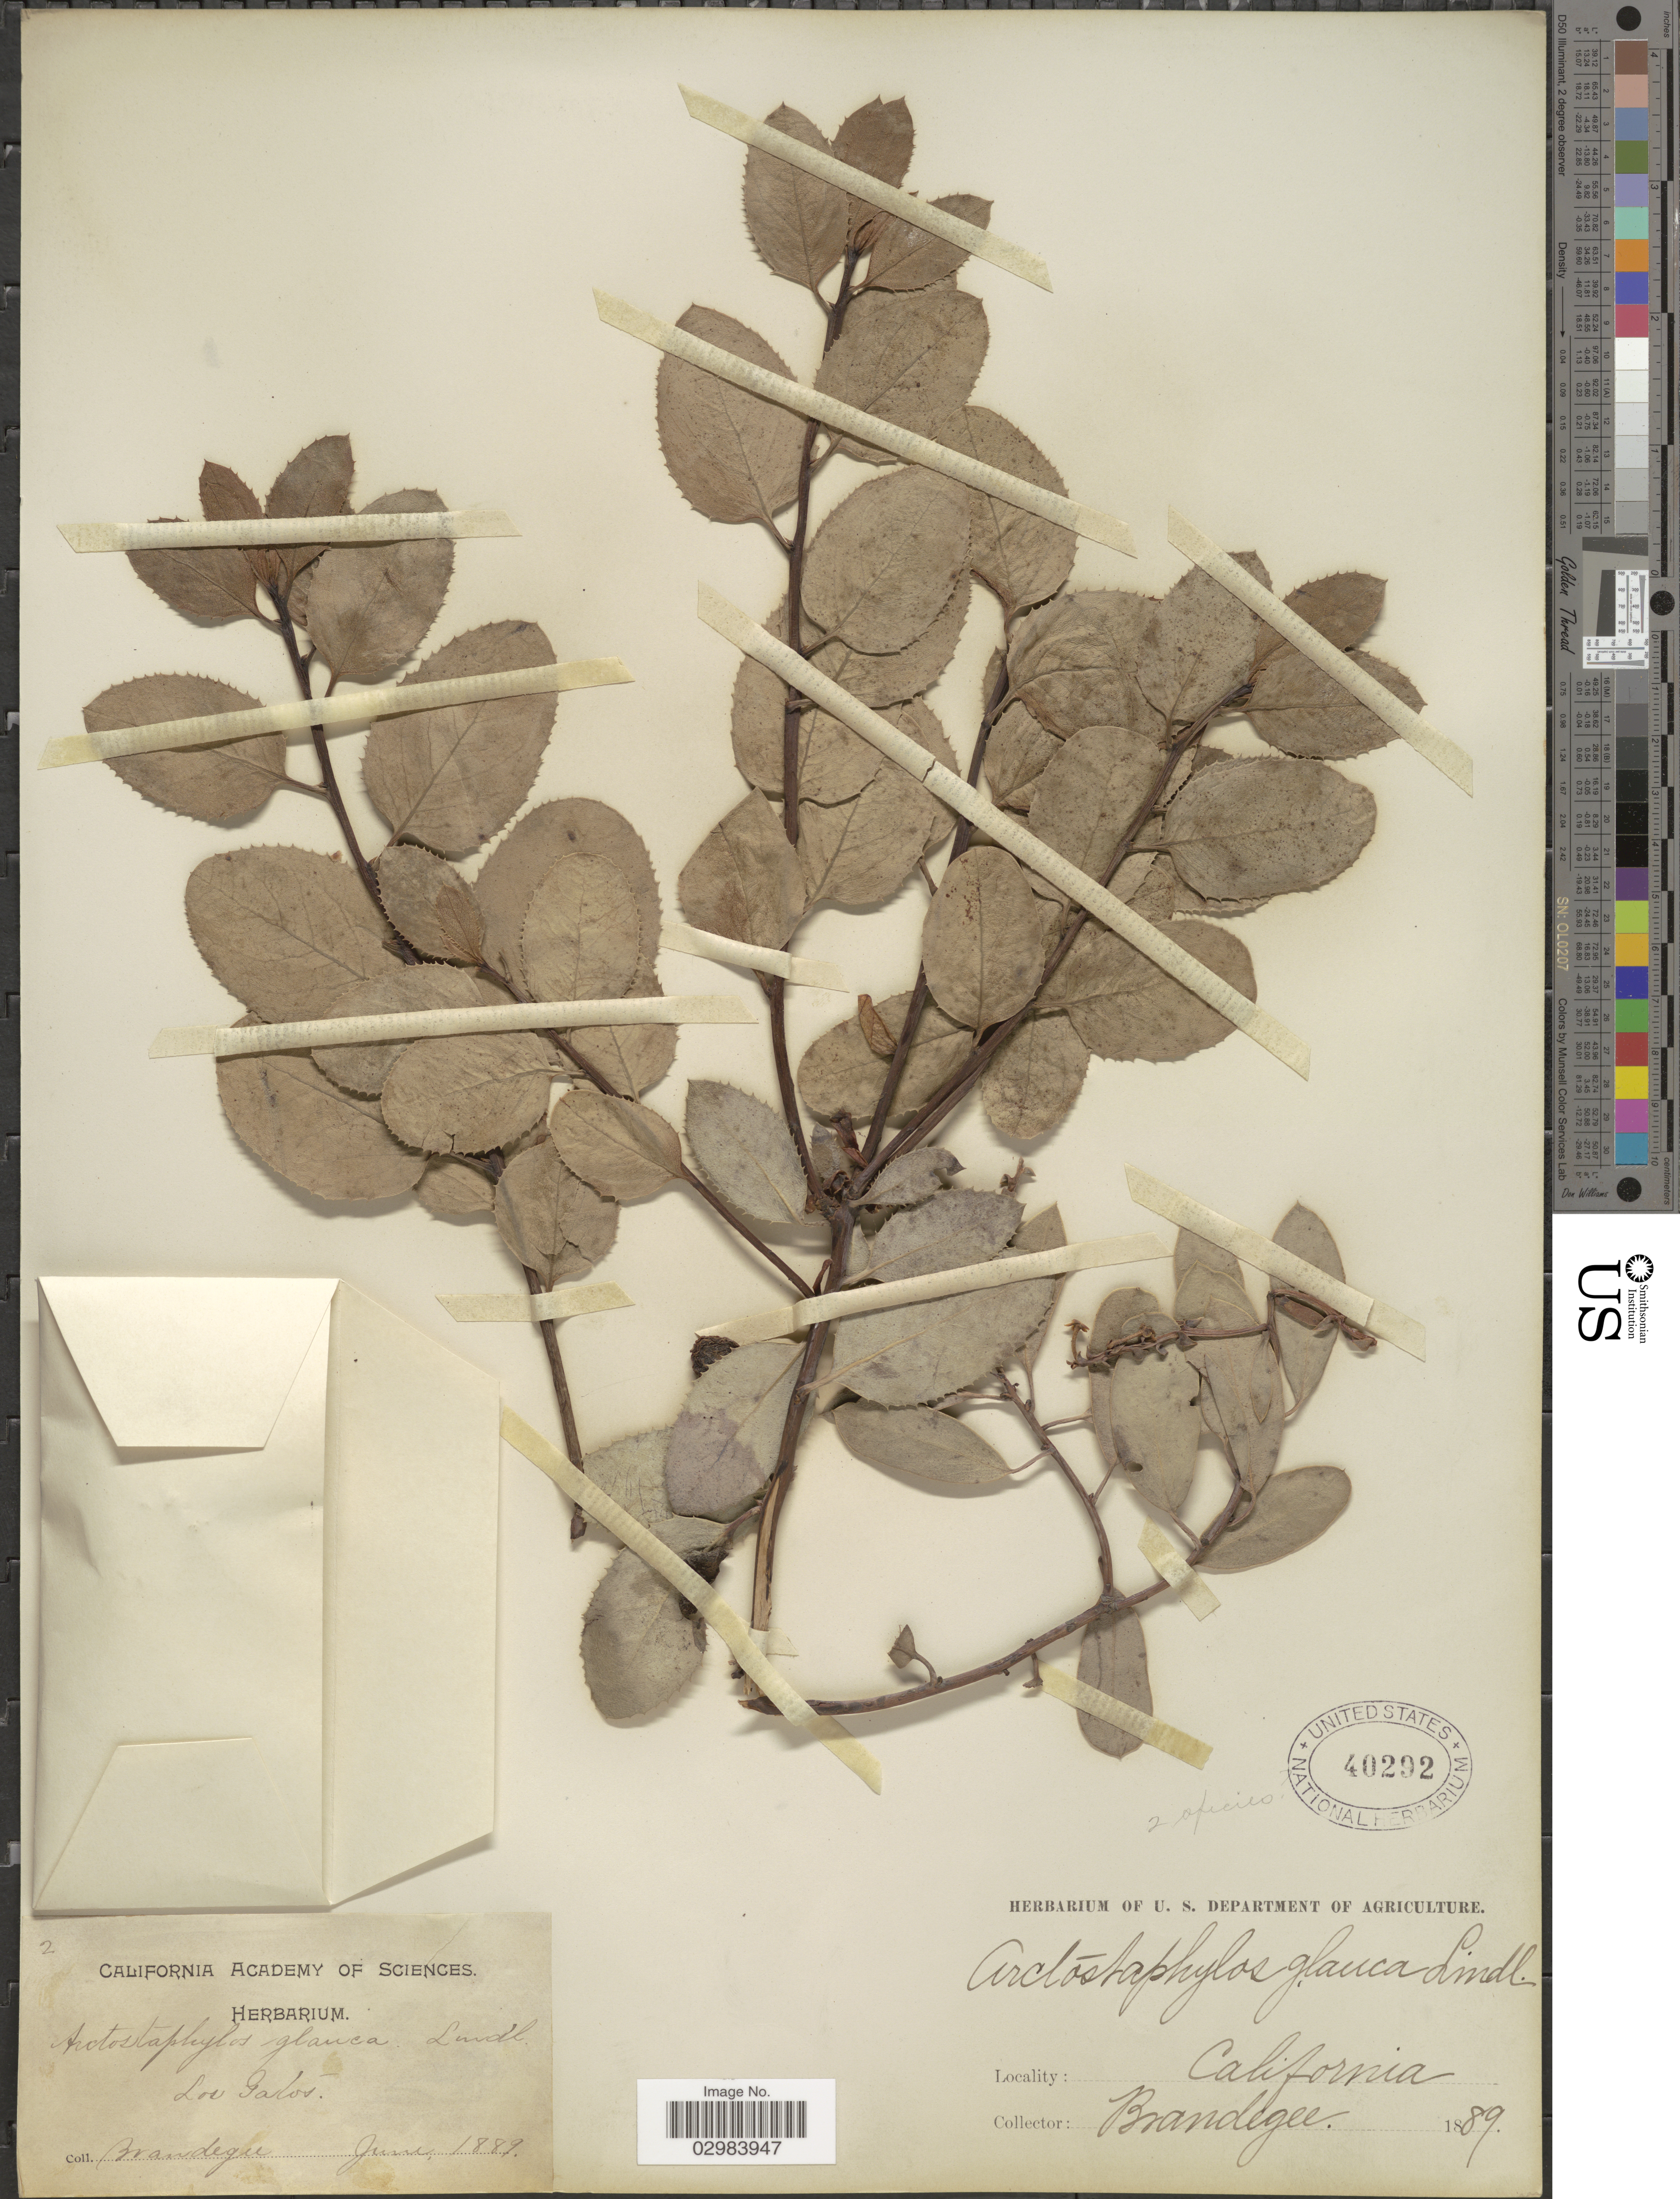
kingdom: Plantae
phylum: Tracheophyta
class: Magnoliopsida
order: Ericales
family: Ericaceae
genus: Arctostaphylos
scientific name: Arctostaphylos glauca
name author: Lindl.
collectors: -- Brandegee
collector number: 2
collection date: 1889-06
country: United States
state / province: California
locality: Los Galos.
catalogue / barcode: US 40292